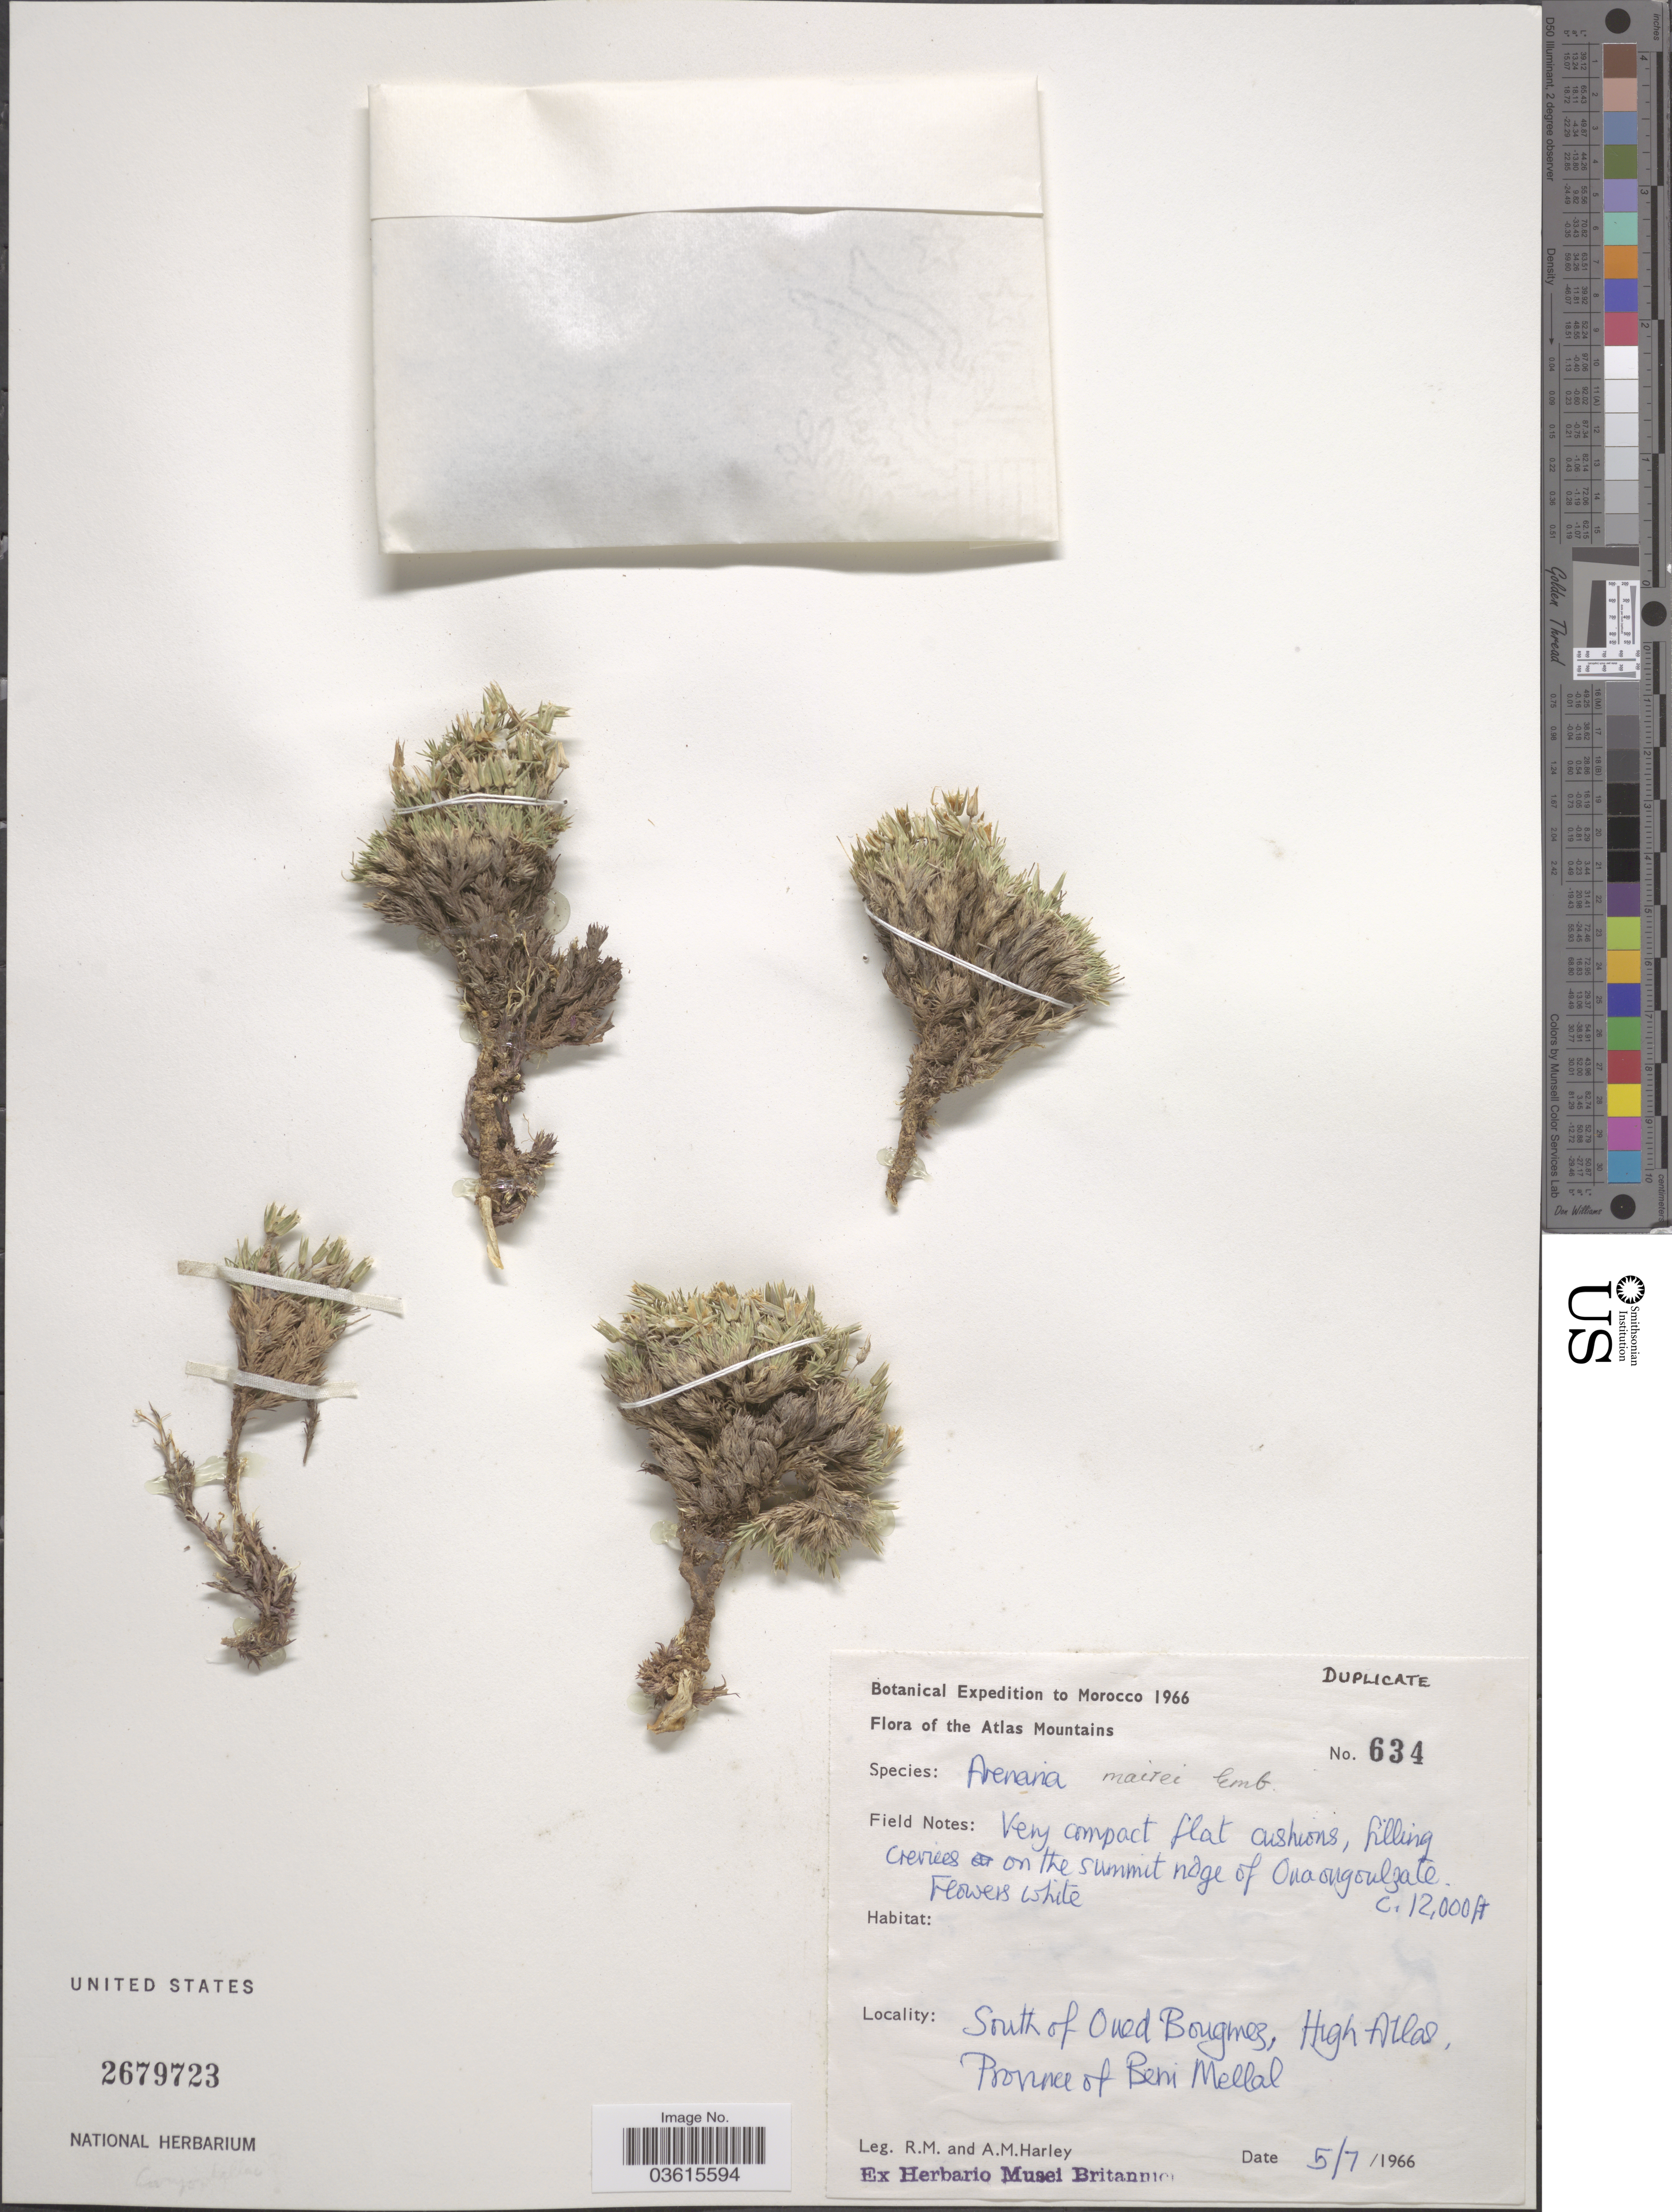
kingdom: Plantae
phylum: Tracheophyta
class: Magnoliopsida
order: Caryophyllales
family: Caryophyllaceae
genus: Arenaria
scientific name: Arenaria mairei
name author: Emb.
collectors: R. M. Harley & Harley, A.M.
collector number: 634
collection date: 1966-07-05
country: Morocco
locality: The Atlas Mountains. South of Oued Bougmez, High Atlas, Province of Beni Mellal.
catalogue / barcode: US 2679723